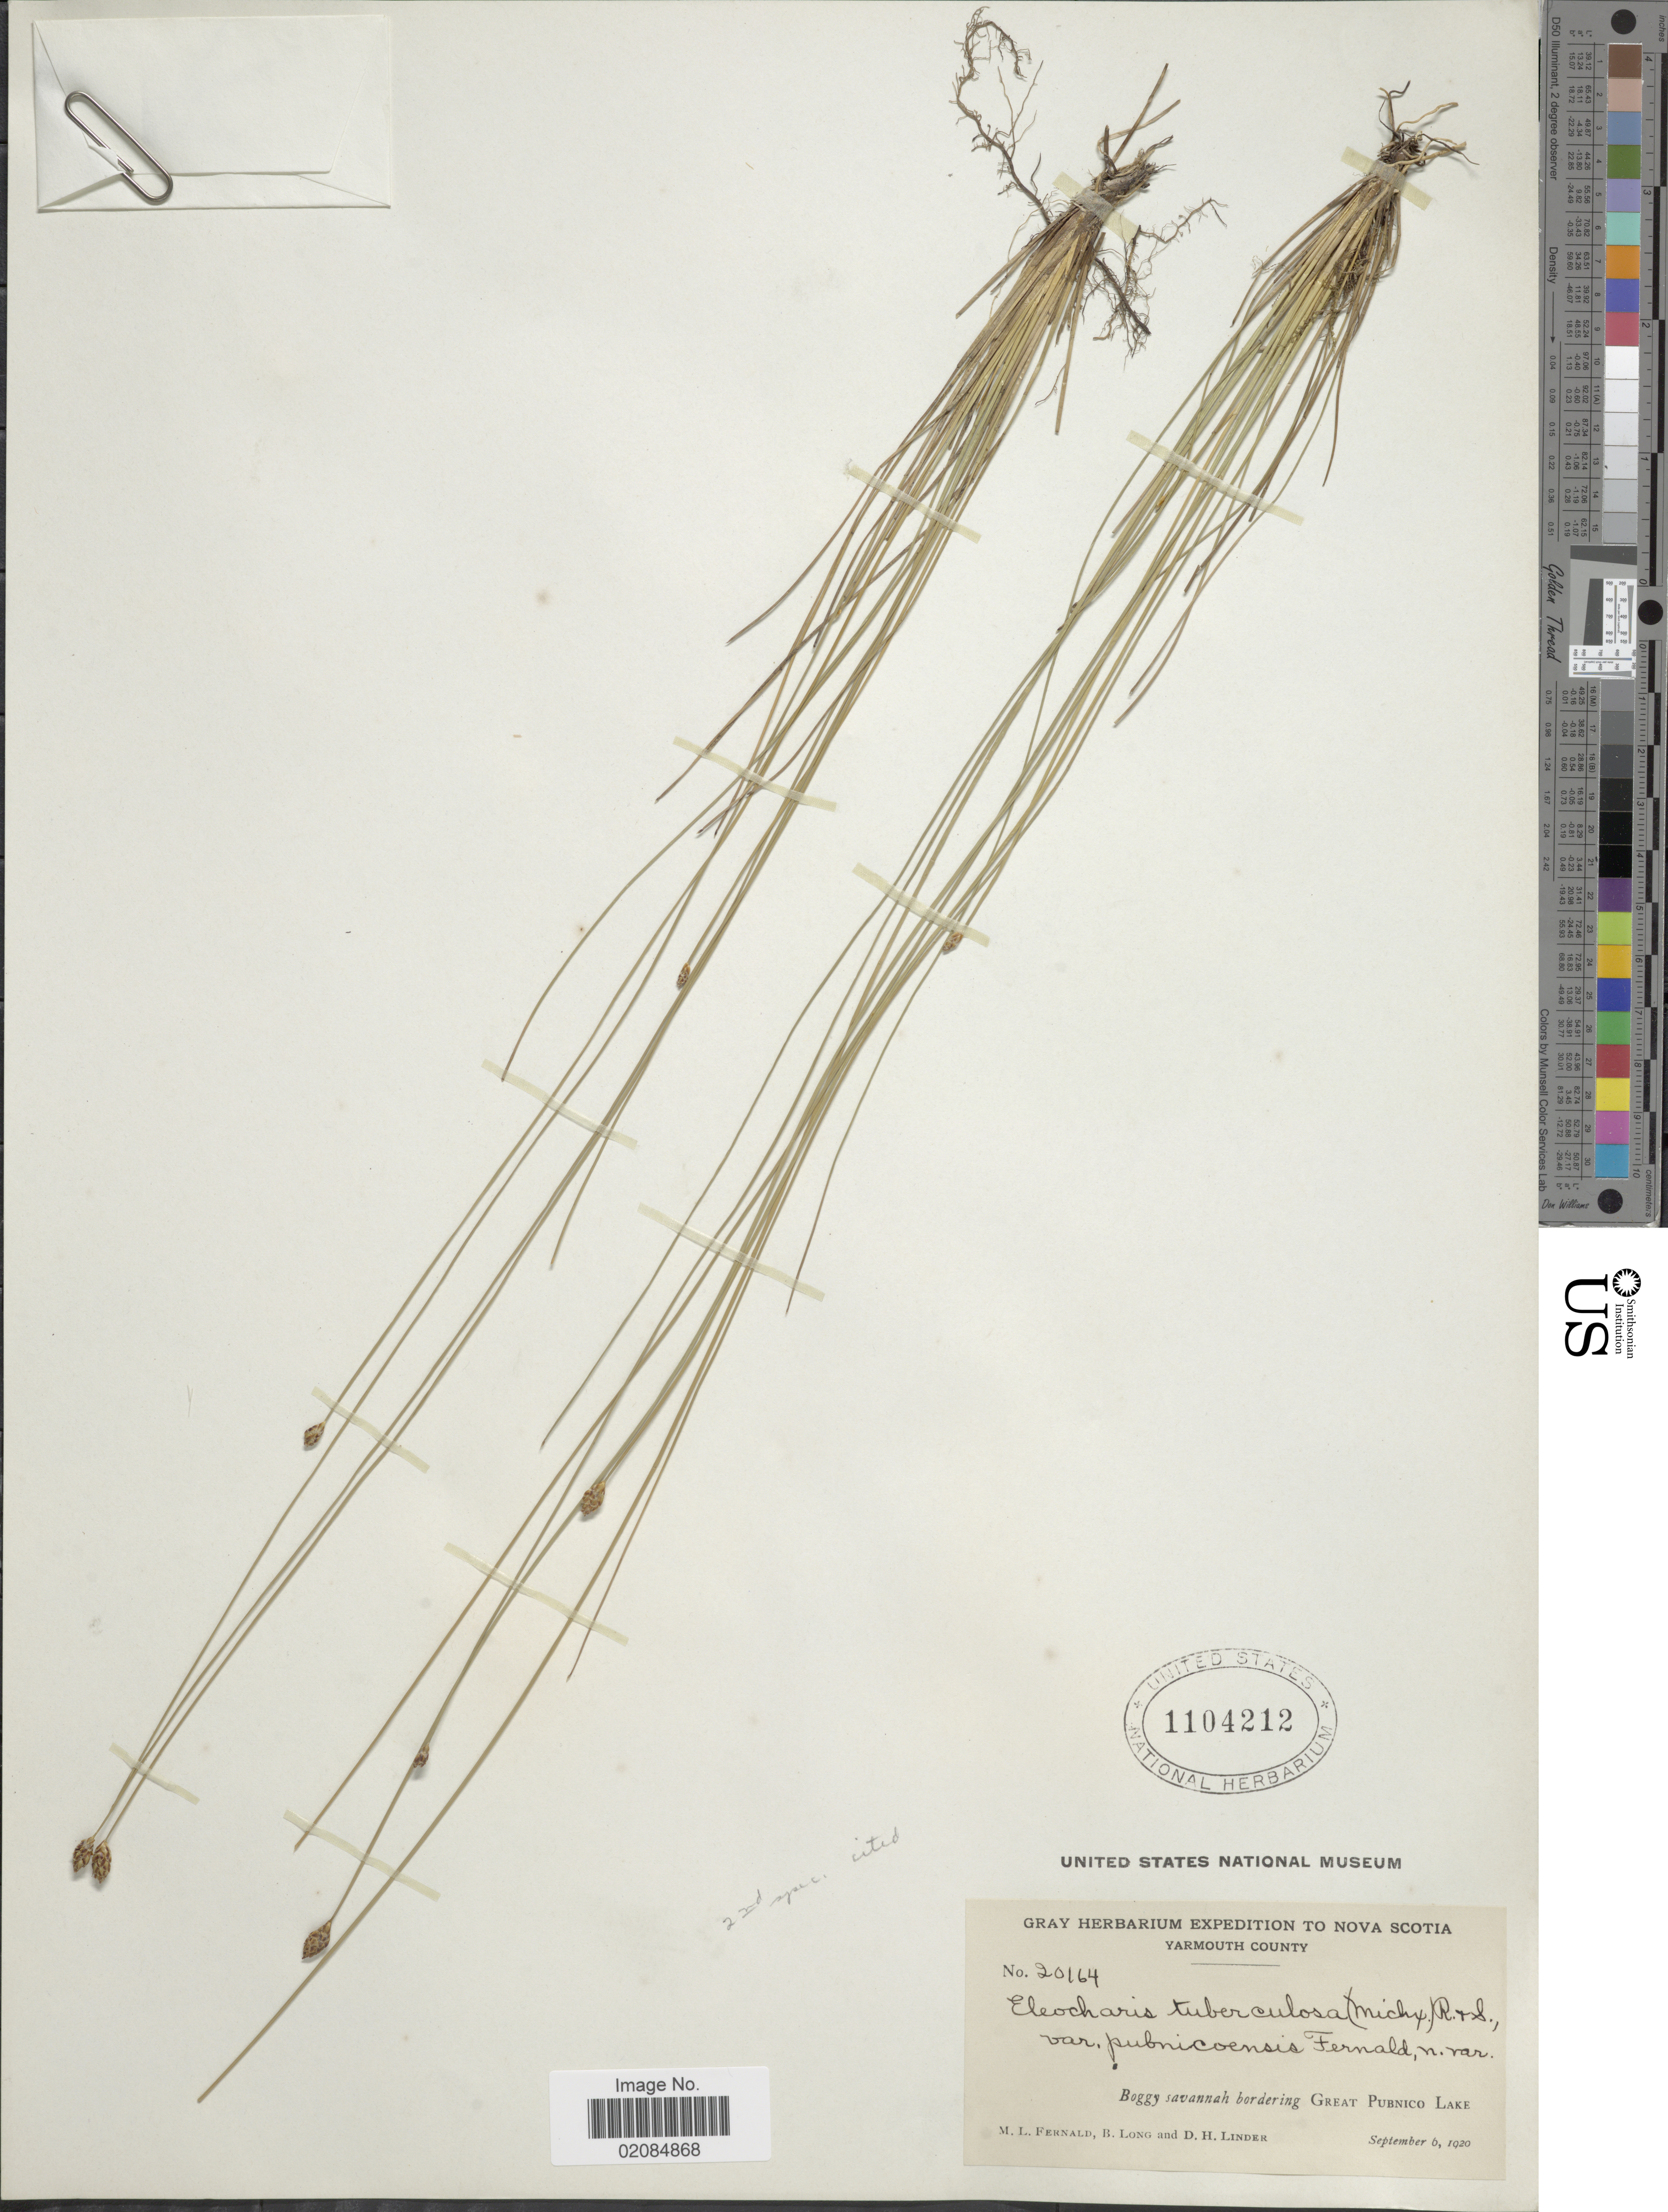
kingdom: Plantae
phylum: Tracheophyta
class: Liliopsida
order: Poales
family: Cyperaceae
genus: Eleocharis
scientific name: Eleocharis tuberculosa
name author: (Michx.) Roem. & Schult.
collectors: M. L. Fernald, B. Long & D. Linder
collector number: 20164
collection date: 1920-09-06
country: Canada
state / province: Nova Scotia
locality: Yarmouth County. Boggy savannah bordering Great Pubnico Lake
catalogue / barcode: US 1104212